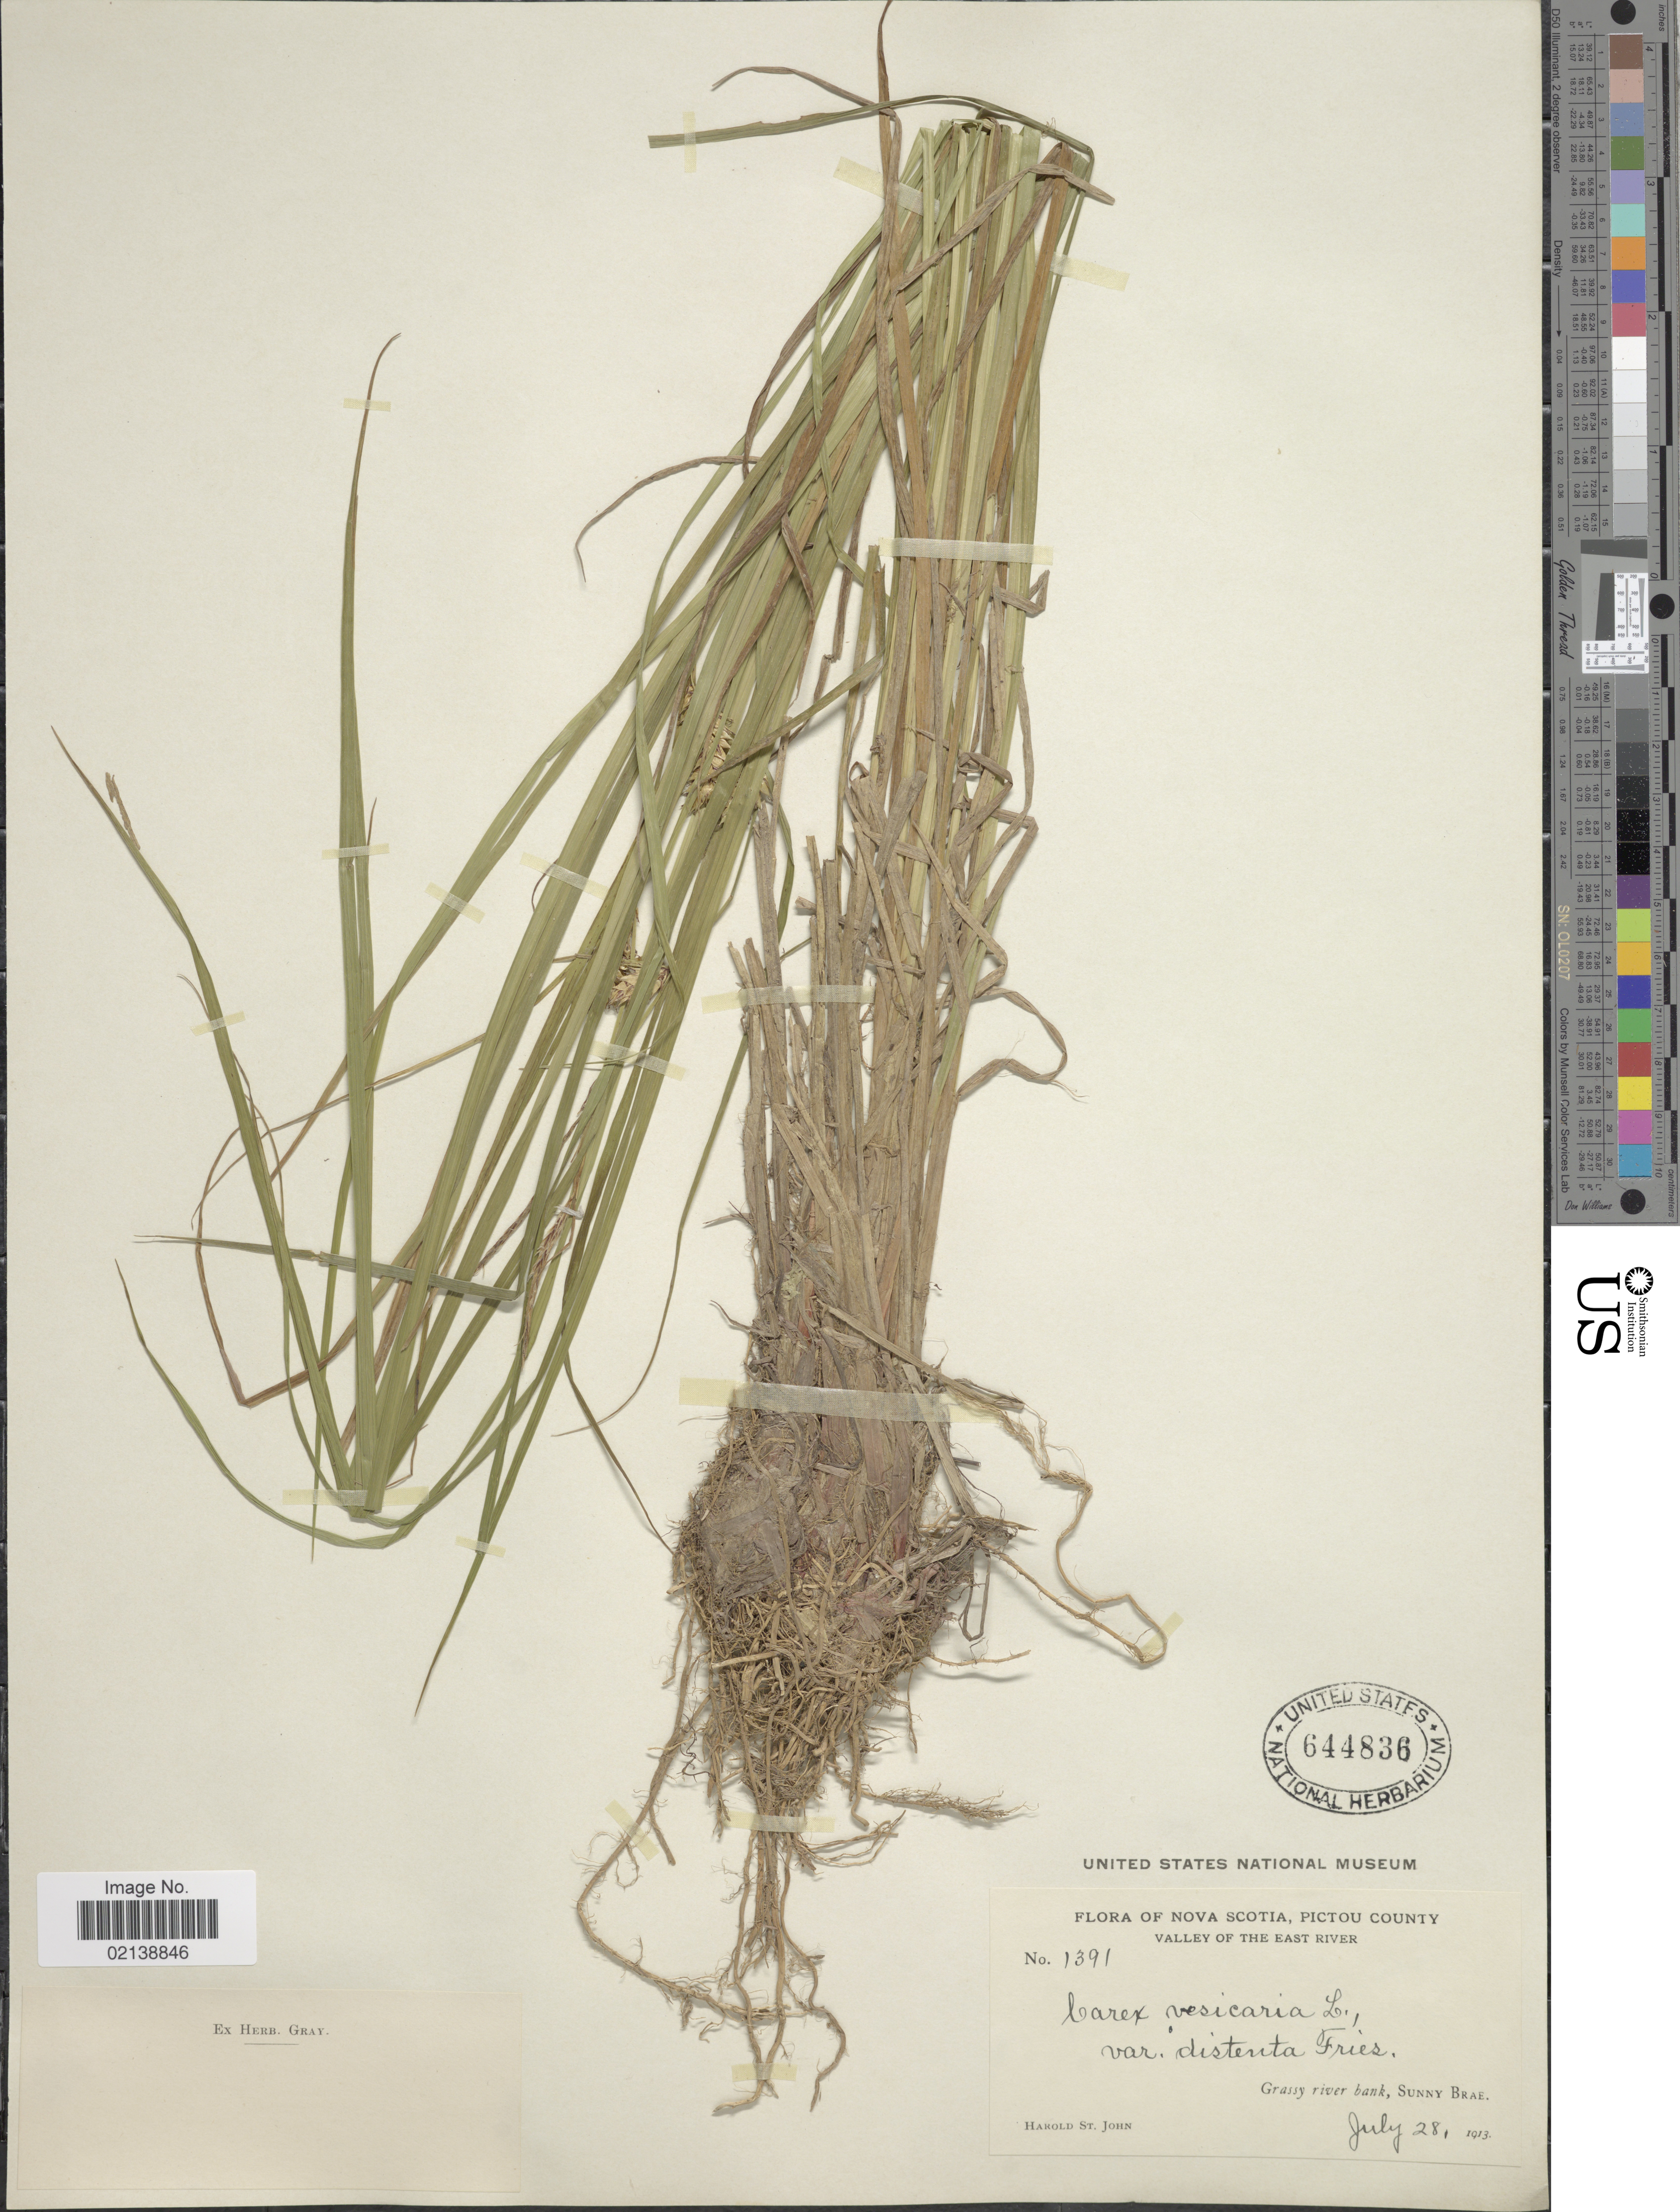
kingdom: Plantae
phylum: Tracheophyta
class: Liliopsida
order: Poales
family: Cyperaceae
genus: Carex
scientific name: Carex vesicaria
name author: L.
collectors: H. St. John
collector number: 1391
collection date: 1913-07-28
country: Canada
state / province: Nova Scotia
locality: Valley of the East River, Pictou County, Grassy river bank, Sunny Brae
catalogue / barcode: US 644836